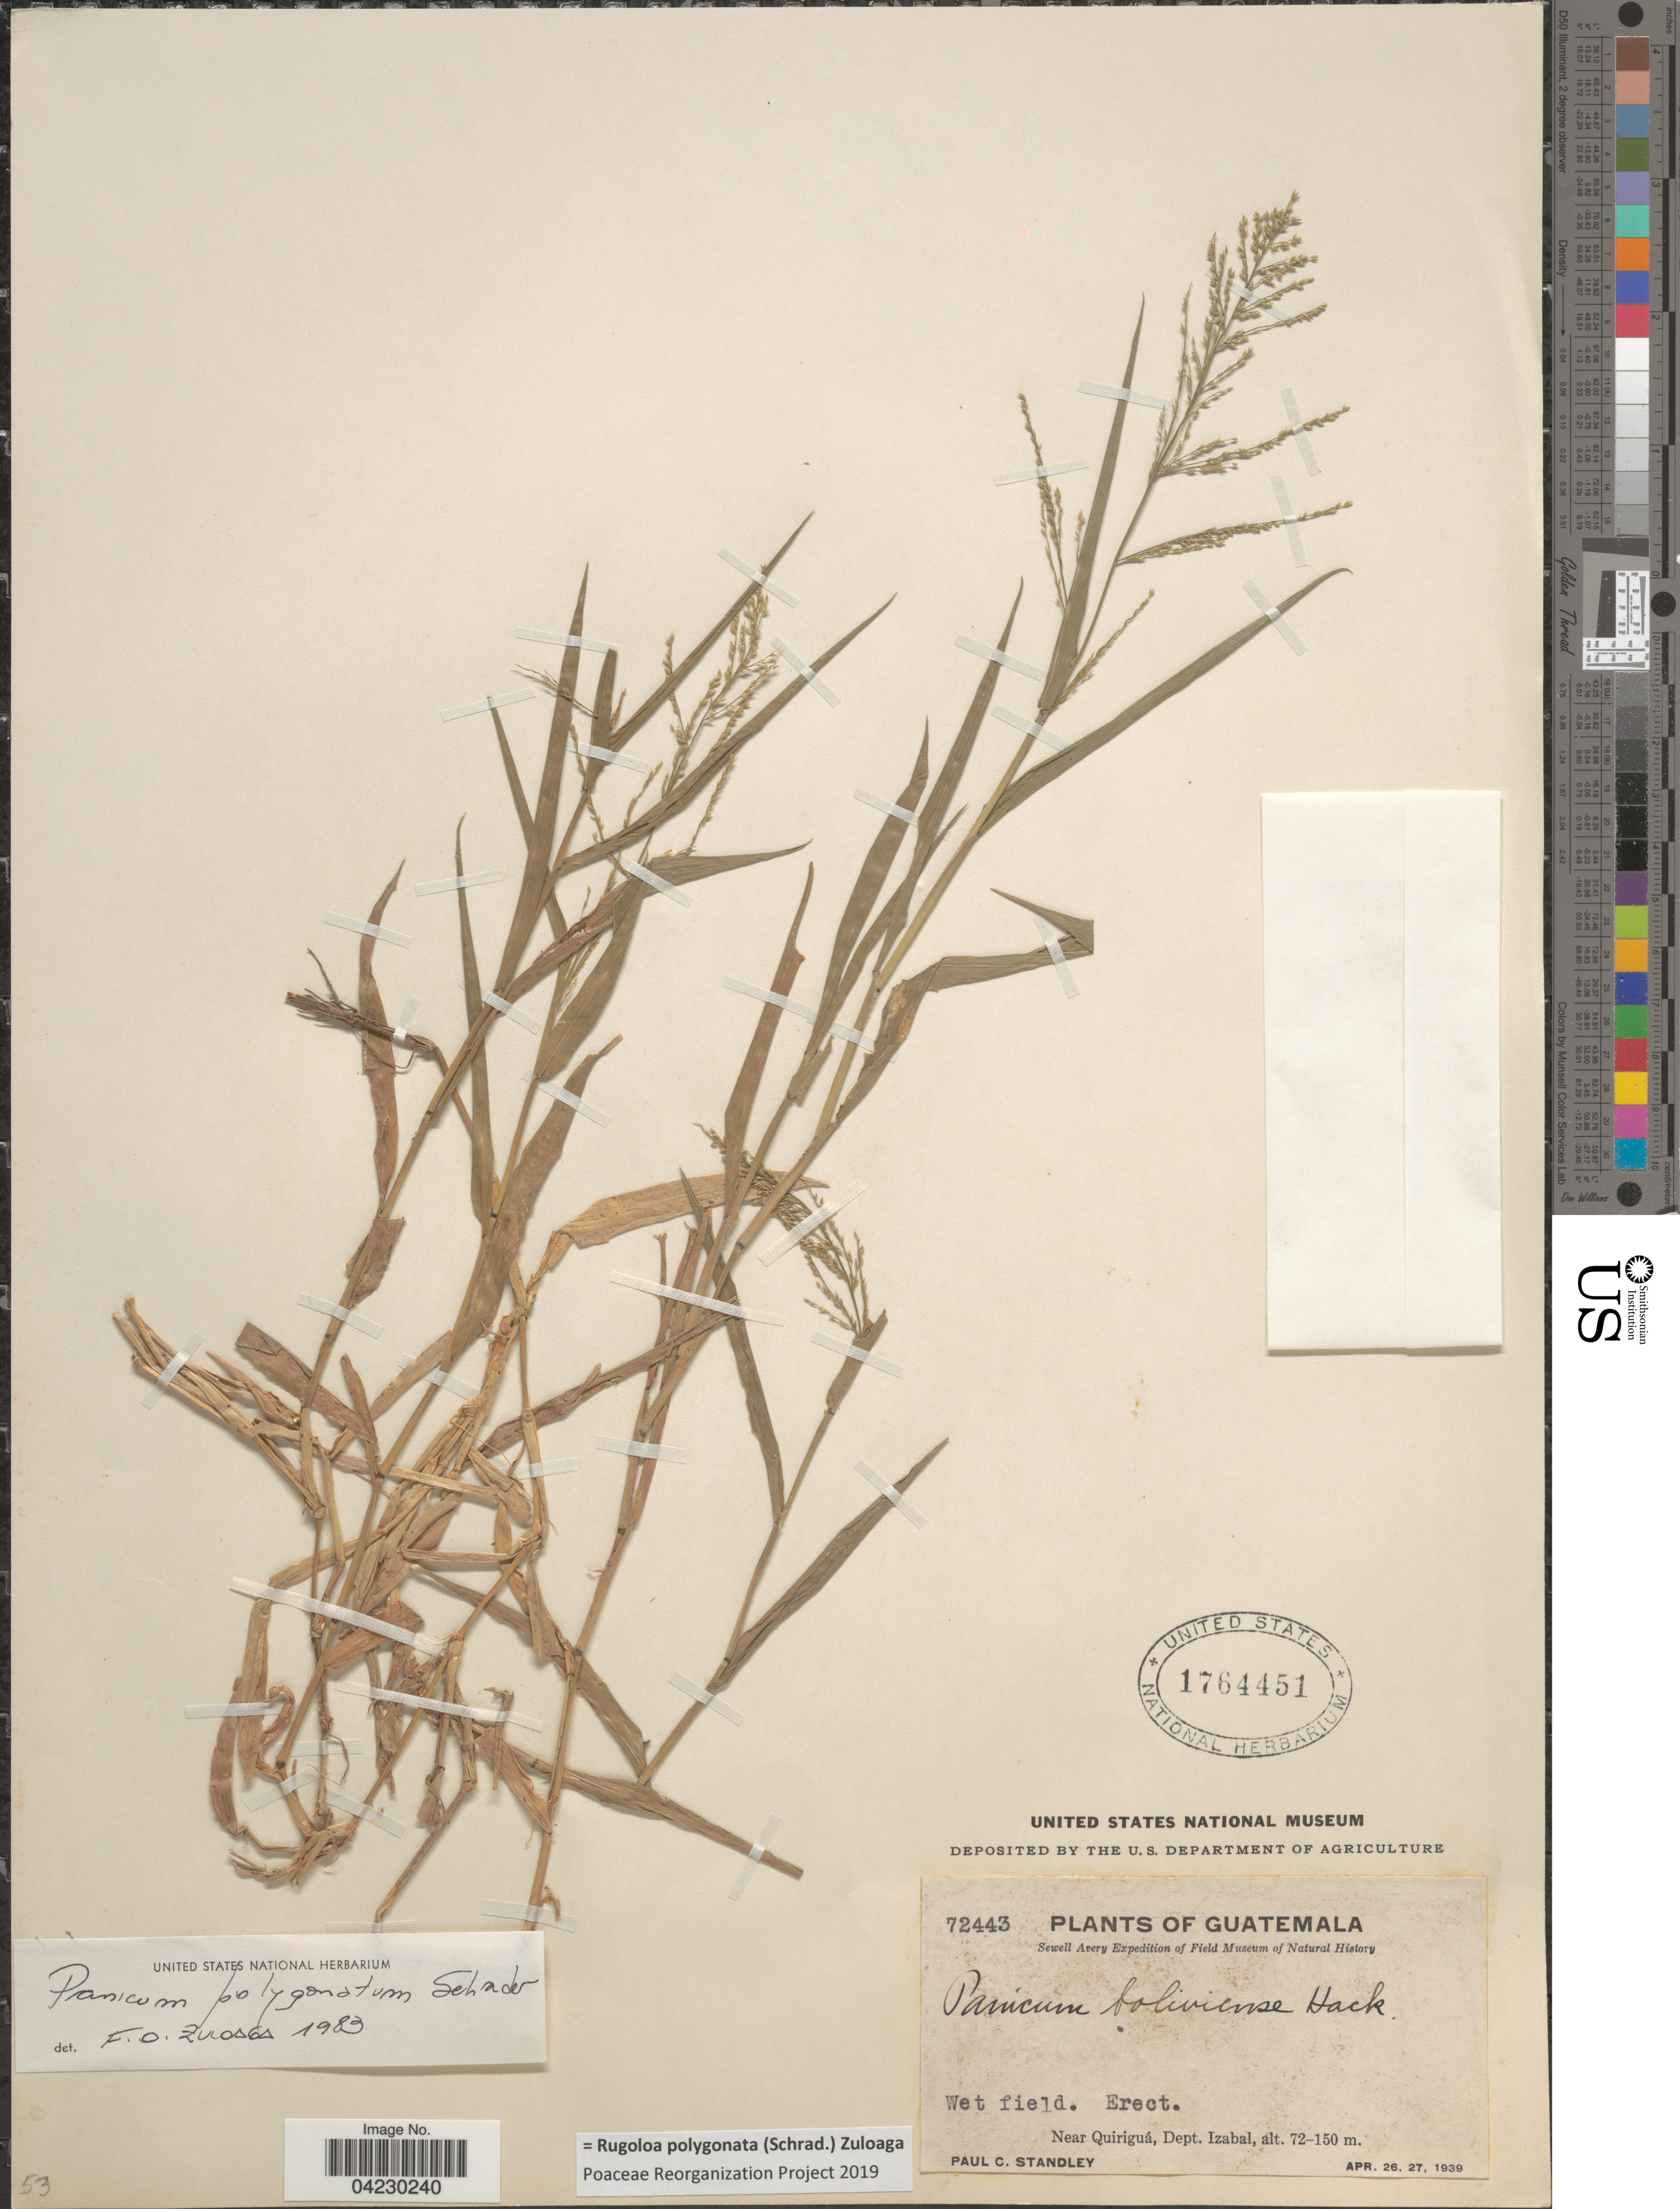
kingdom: Plantae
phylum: Tracheophyta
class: Liliopsida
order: Poales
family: Poaceae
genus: Rugoloa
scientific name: Rugoloa polygonata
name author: (Schrad.) Zuloaga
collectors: P. C. Standley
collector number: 72443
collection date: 1939-04-26/1939-04-27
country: Guatemala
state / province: Izabal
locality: Sewell Avery Expedition. Near Quiriguá, Dept. Izabal.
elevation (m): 72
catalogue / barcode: US 1764451